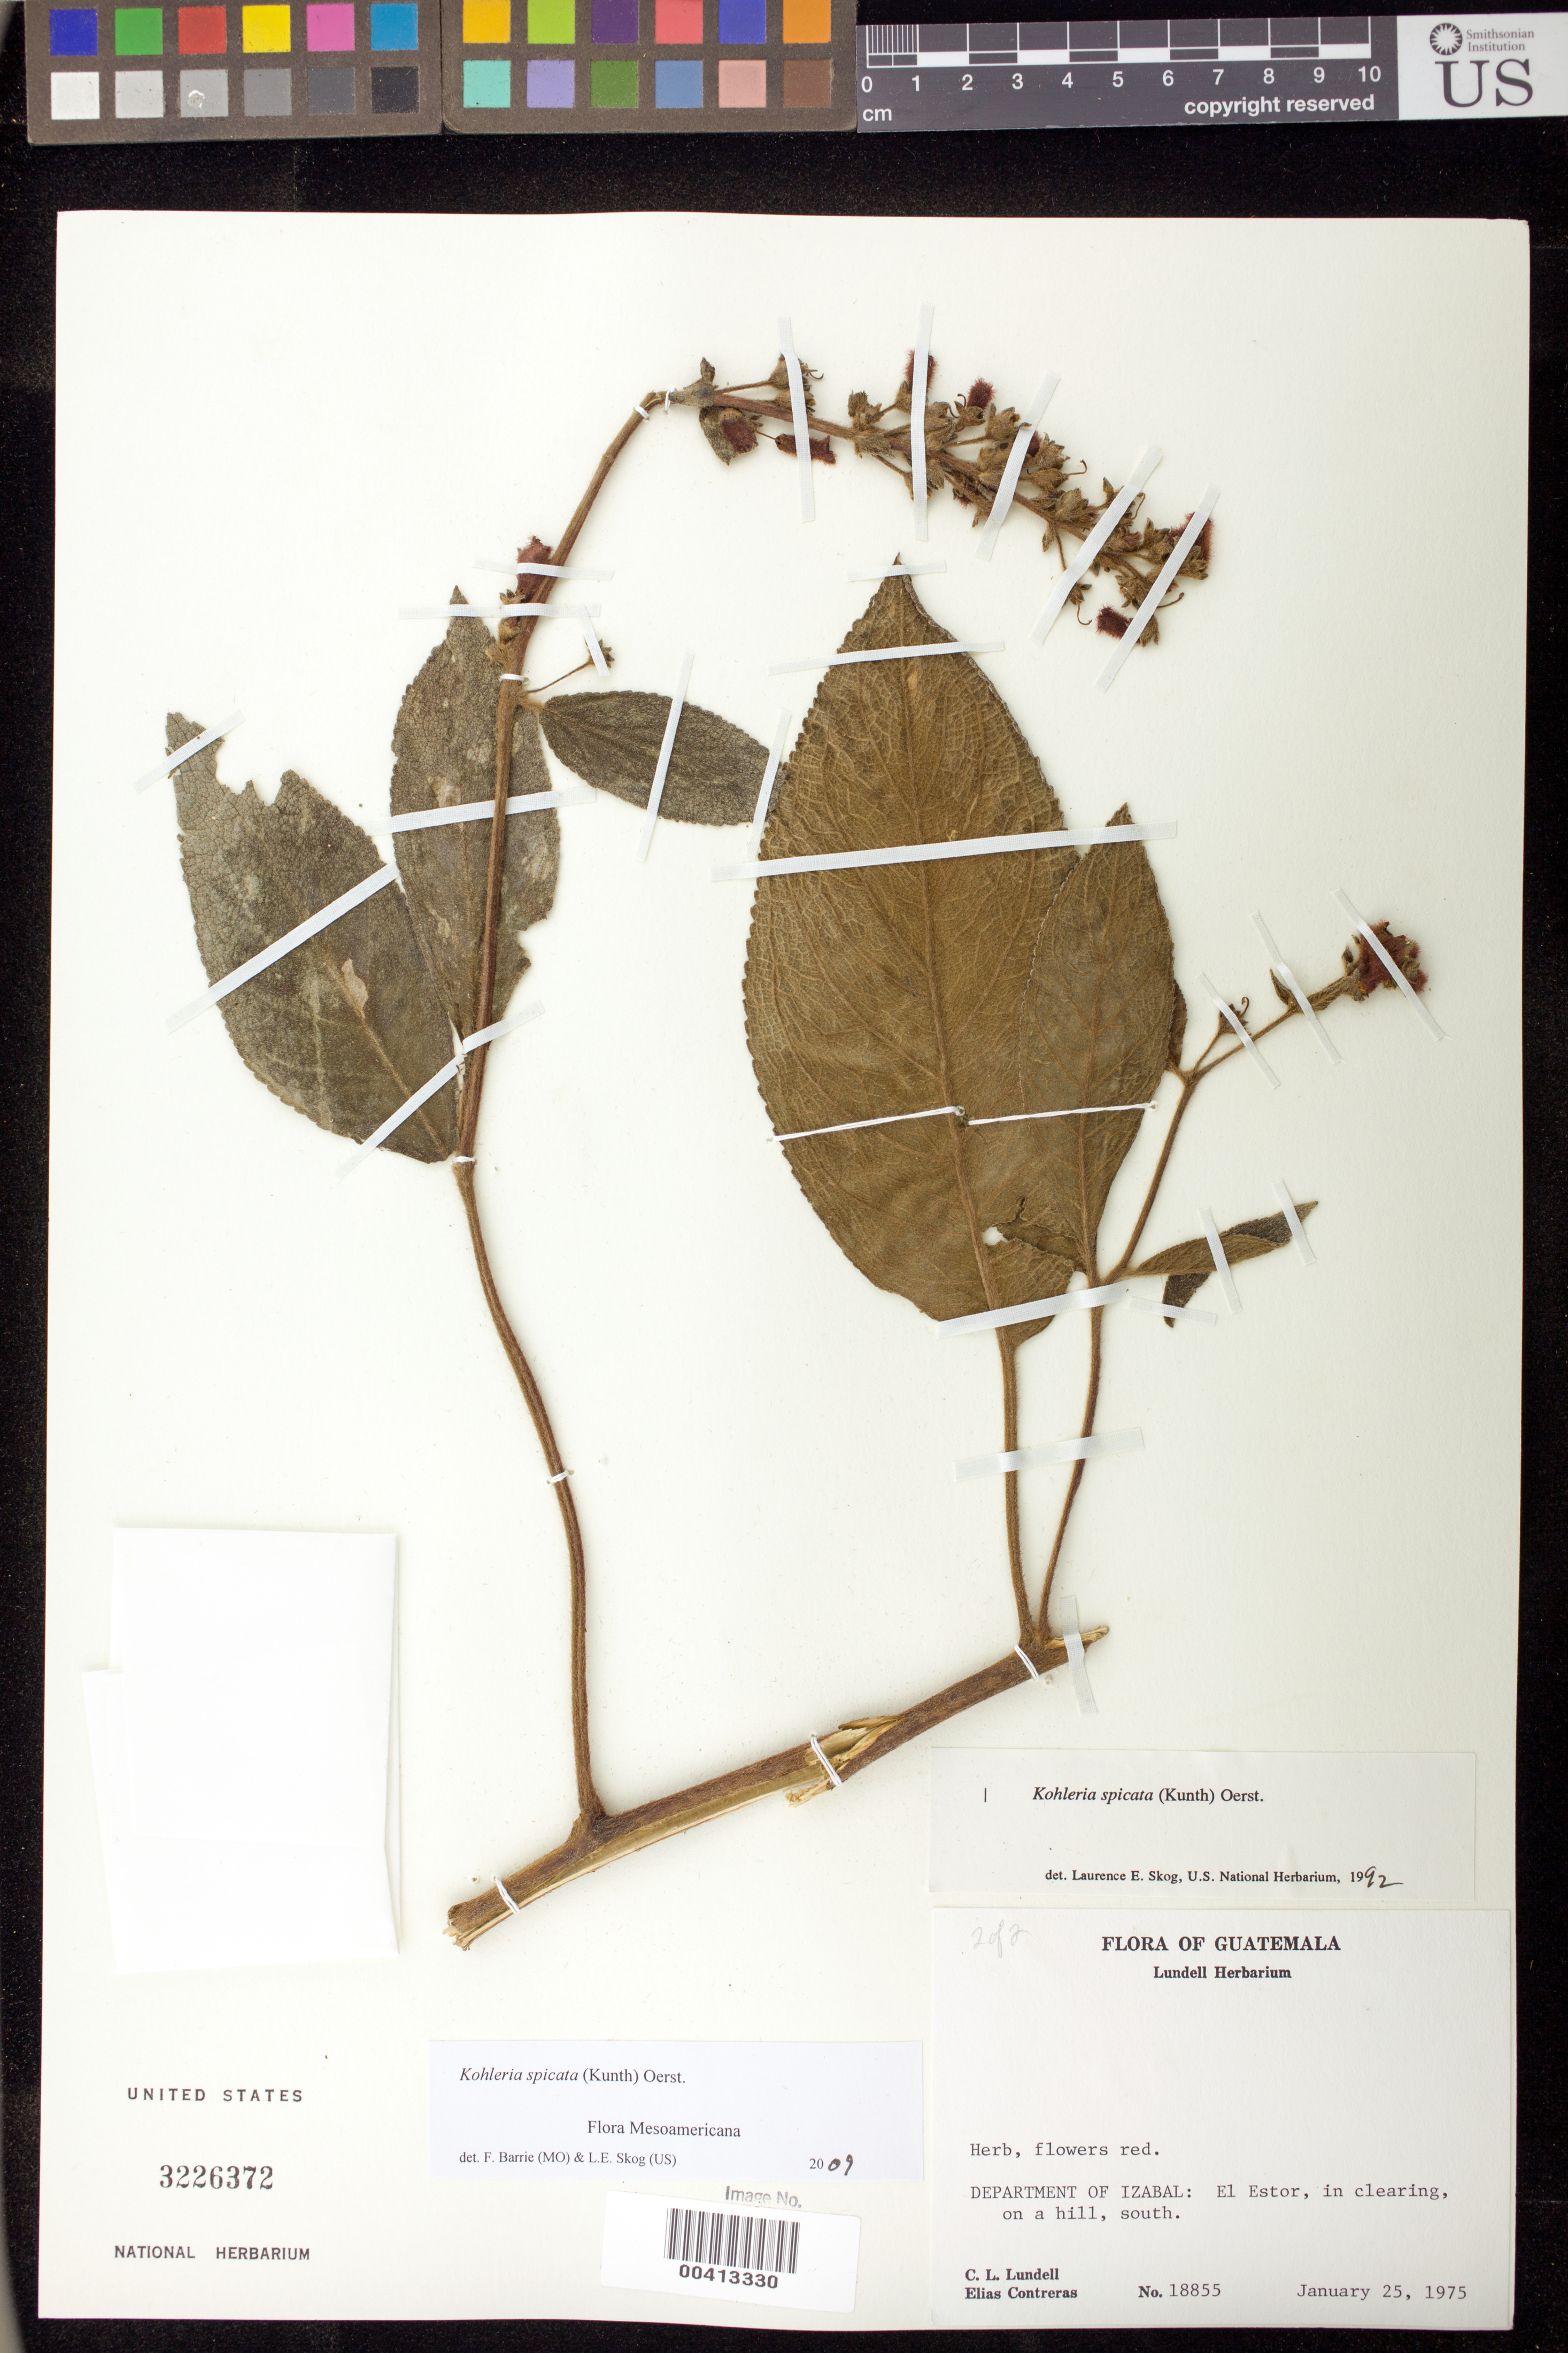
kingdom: Plantae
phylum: Tracheophyta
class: Magnoliopsida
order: Lamiales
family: Gesneriaceae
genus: Kohleria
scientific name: Kohleria spicata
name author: (Kunth) Oerst.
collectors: C. L. Lundell & E. Contreras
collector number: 18855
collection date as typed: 25 Jan 1975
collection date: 1975-01-25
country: Guatemala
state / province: Izabal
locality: El Estor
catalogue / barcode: US 3226372